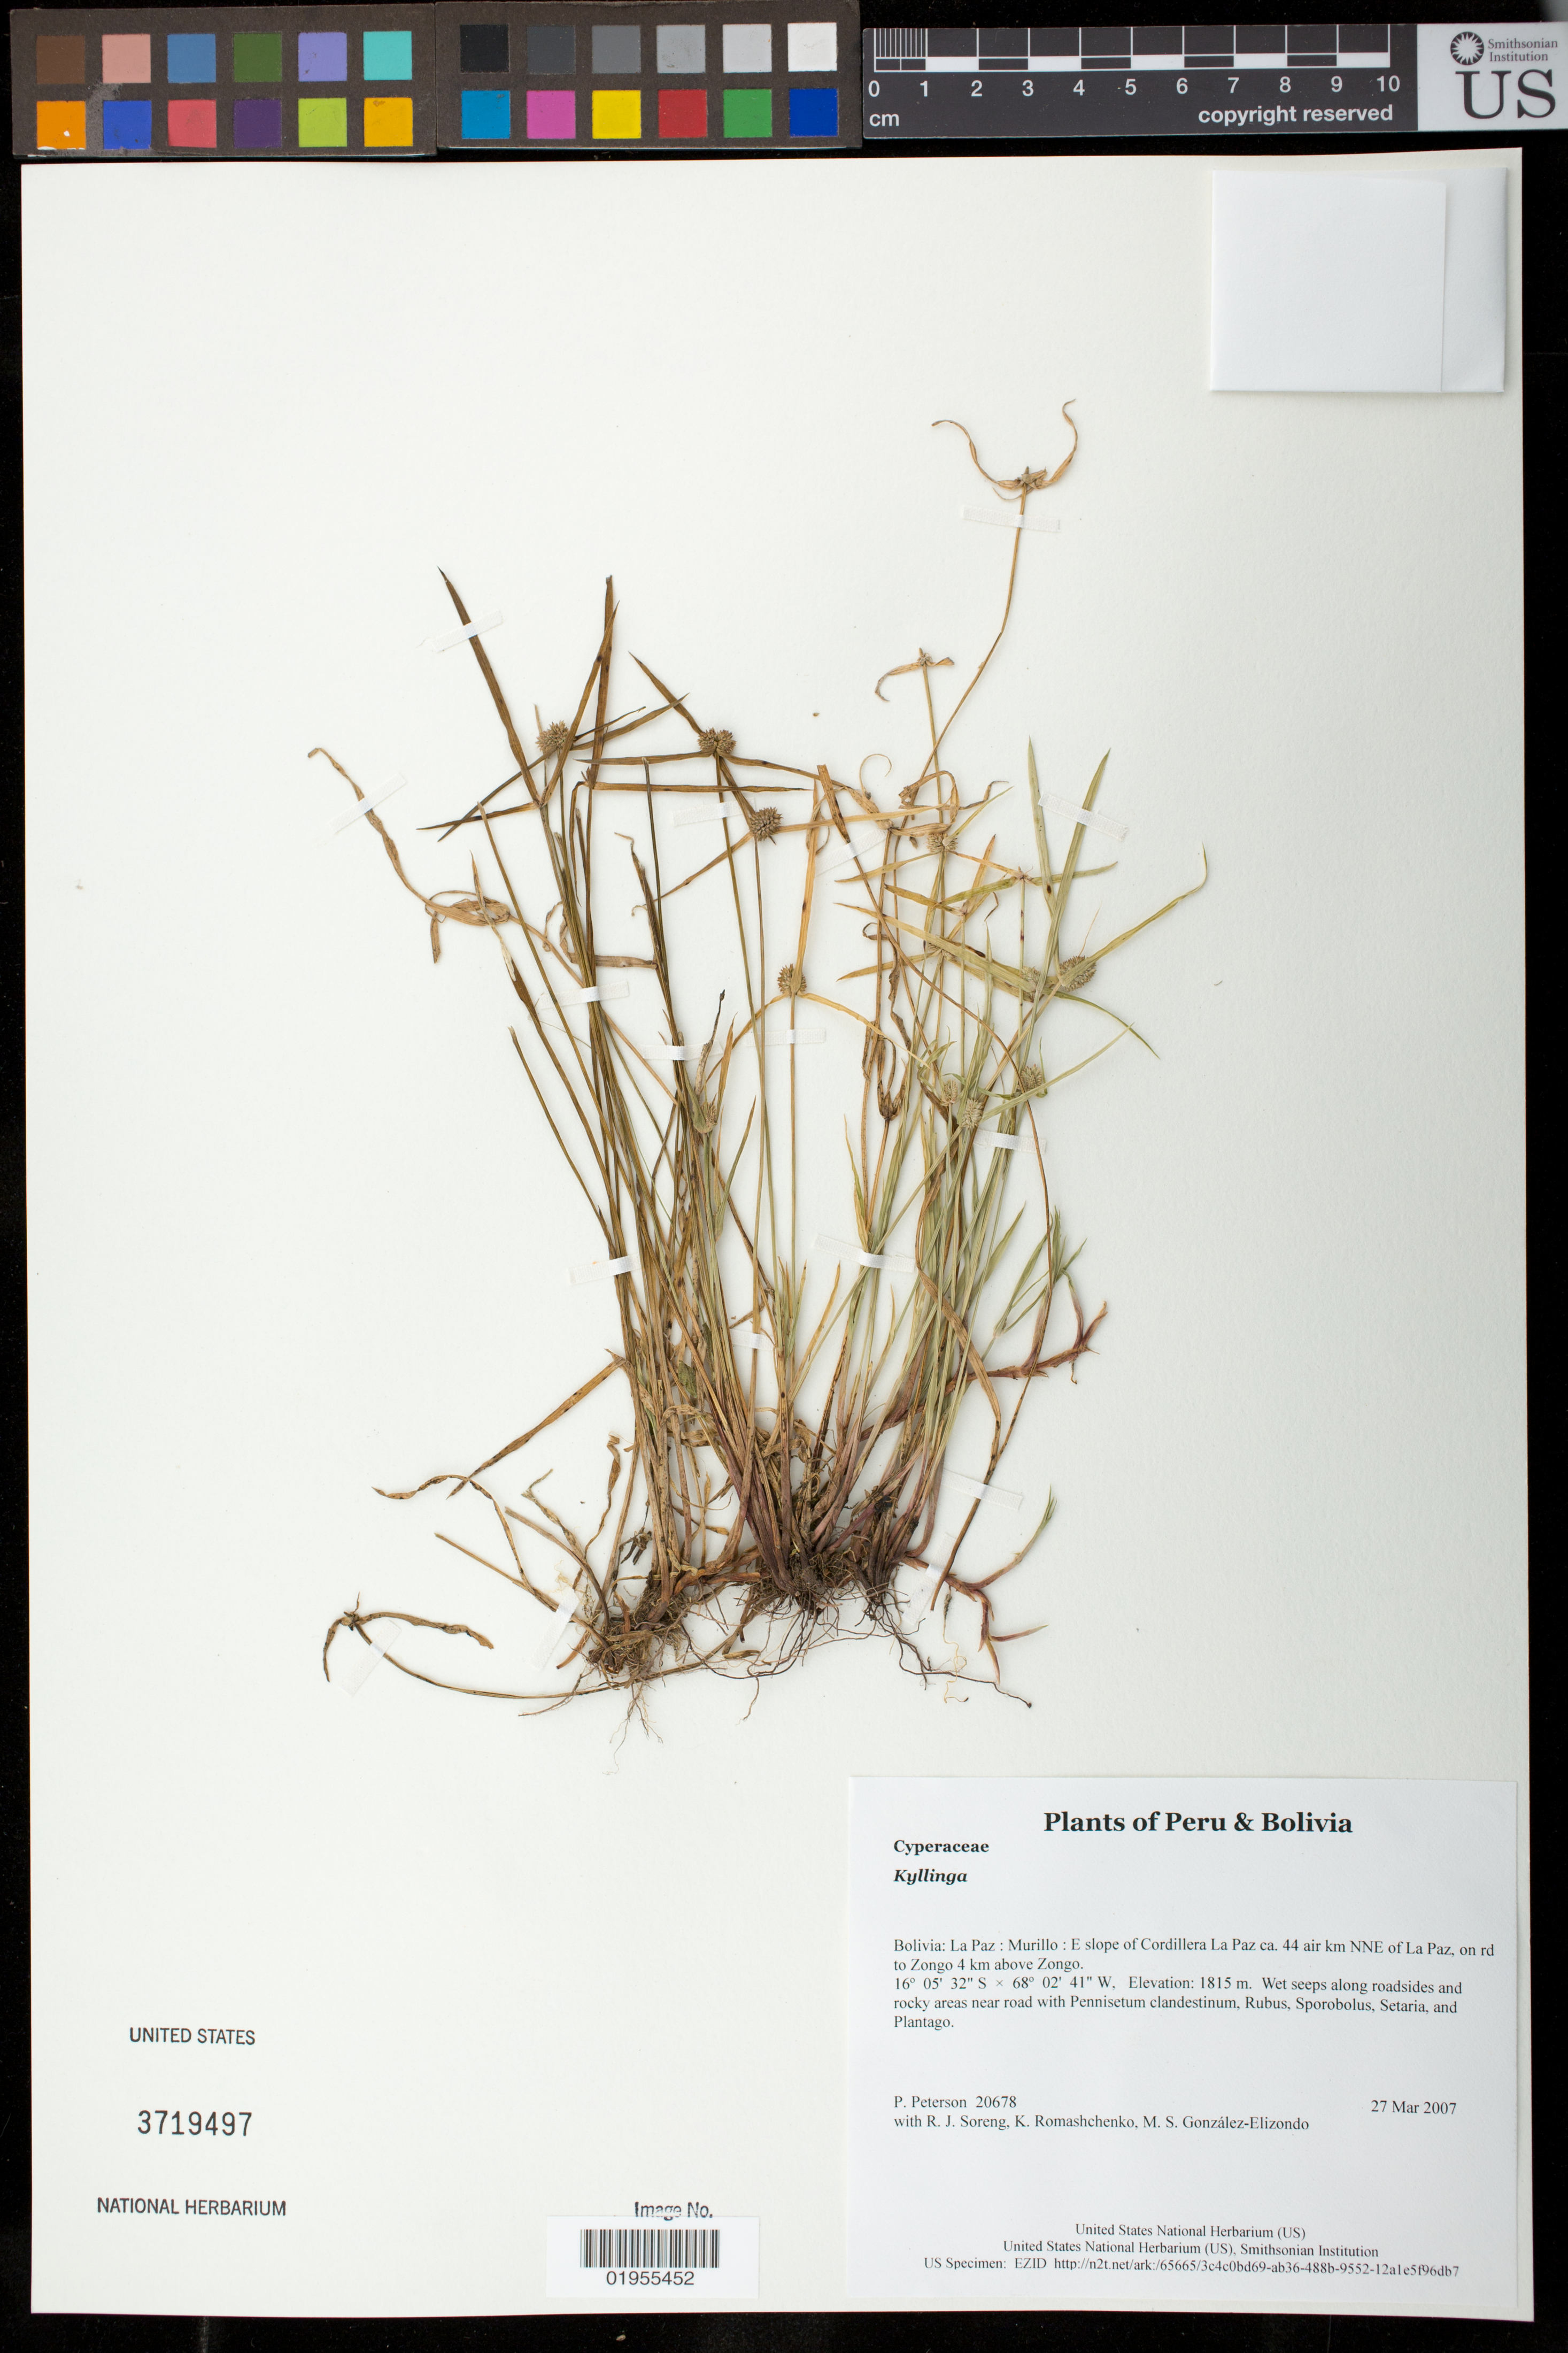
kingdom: Plantae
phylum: Tracheophyta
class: Liliopsida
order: Poales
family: Cyperaceae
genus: Cyperus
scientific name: Cyperus brevifolius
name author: (Rottb.) Hassk.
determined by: Strong, Mark T., (BOT), Smithsonian Institution - National Museum of Natural History (UNITED STATES)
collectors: P. M. Peterson, R. J. Soreng, K. Romashchenko & M. S. González-Elizondo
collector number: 20678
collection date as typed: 27 Mar 2007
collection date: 2007-03-27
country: Bolivia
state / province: La Paz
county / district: Murillo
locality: E slope of Cordillera La Paz ca. 44 air km NNE of La Paz, on rd to Zongo 4 km above Zongo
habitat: Wet seeps along roadsides and rocky areas near road with Pennisetum clandestinum, Rubus, Sporobolus, Setaria, and Plantago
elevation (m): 1815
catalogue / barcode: US 3719497